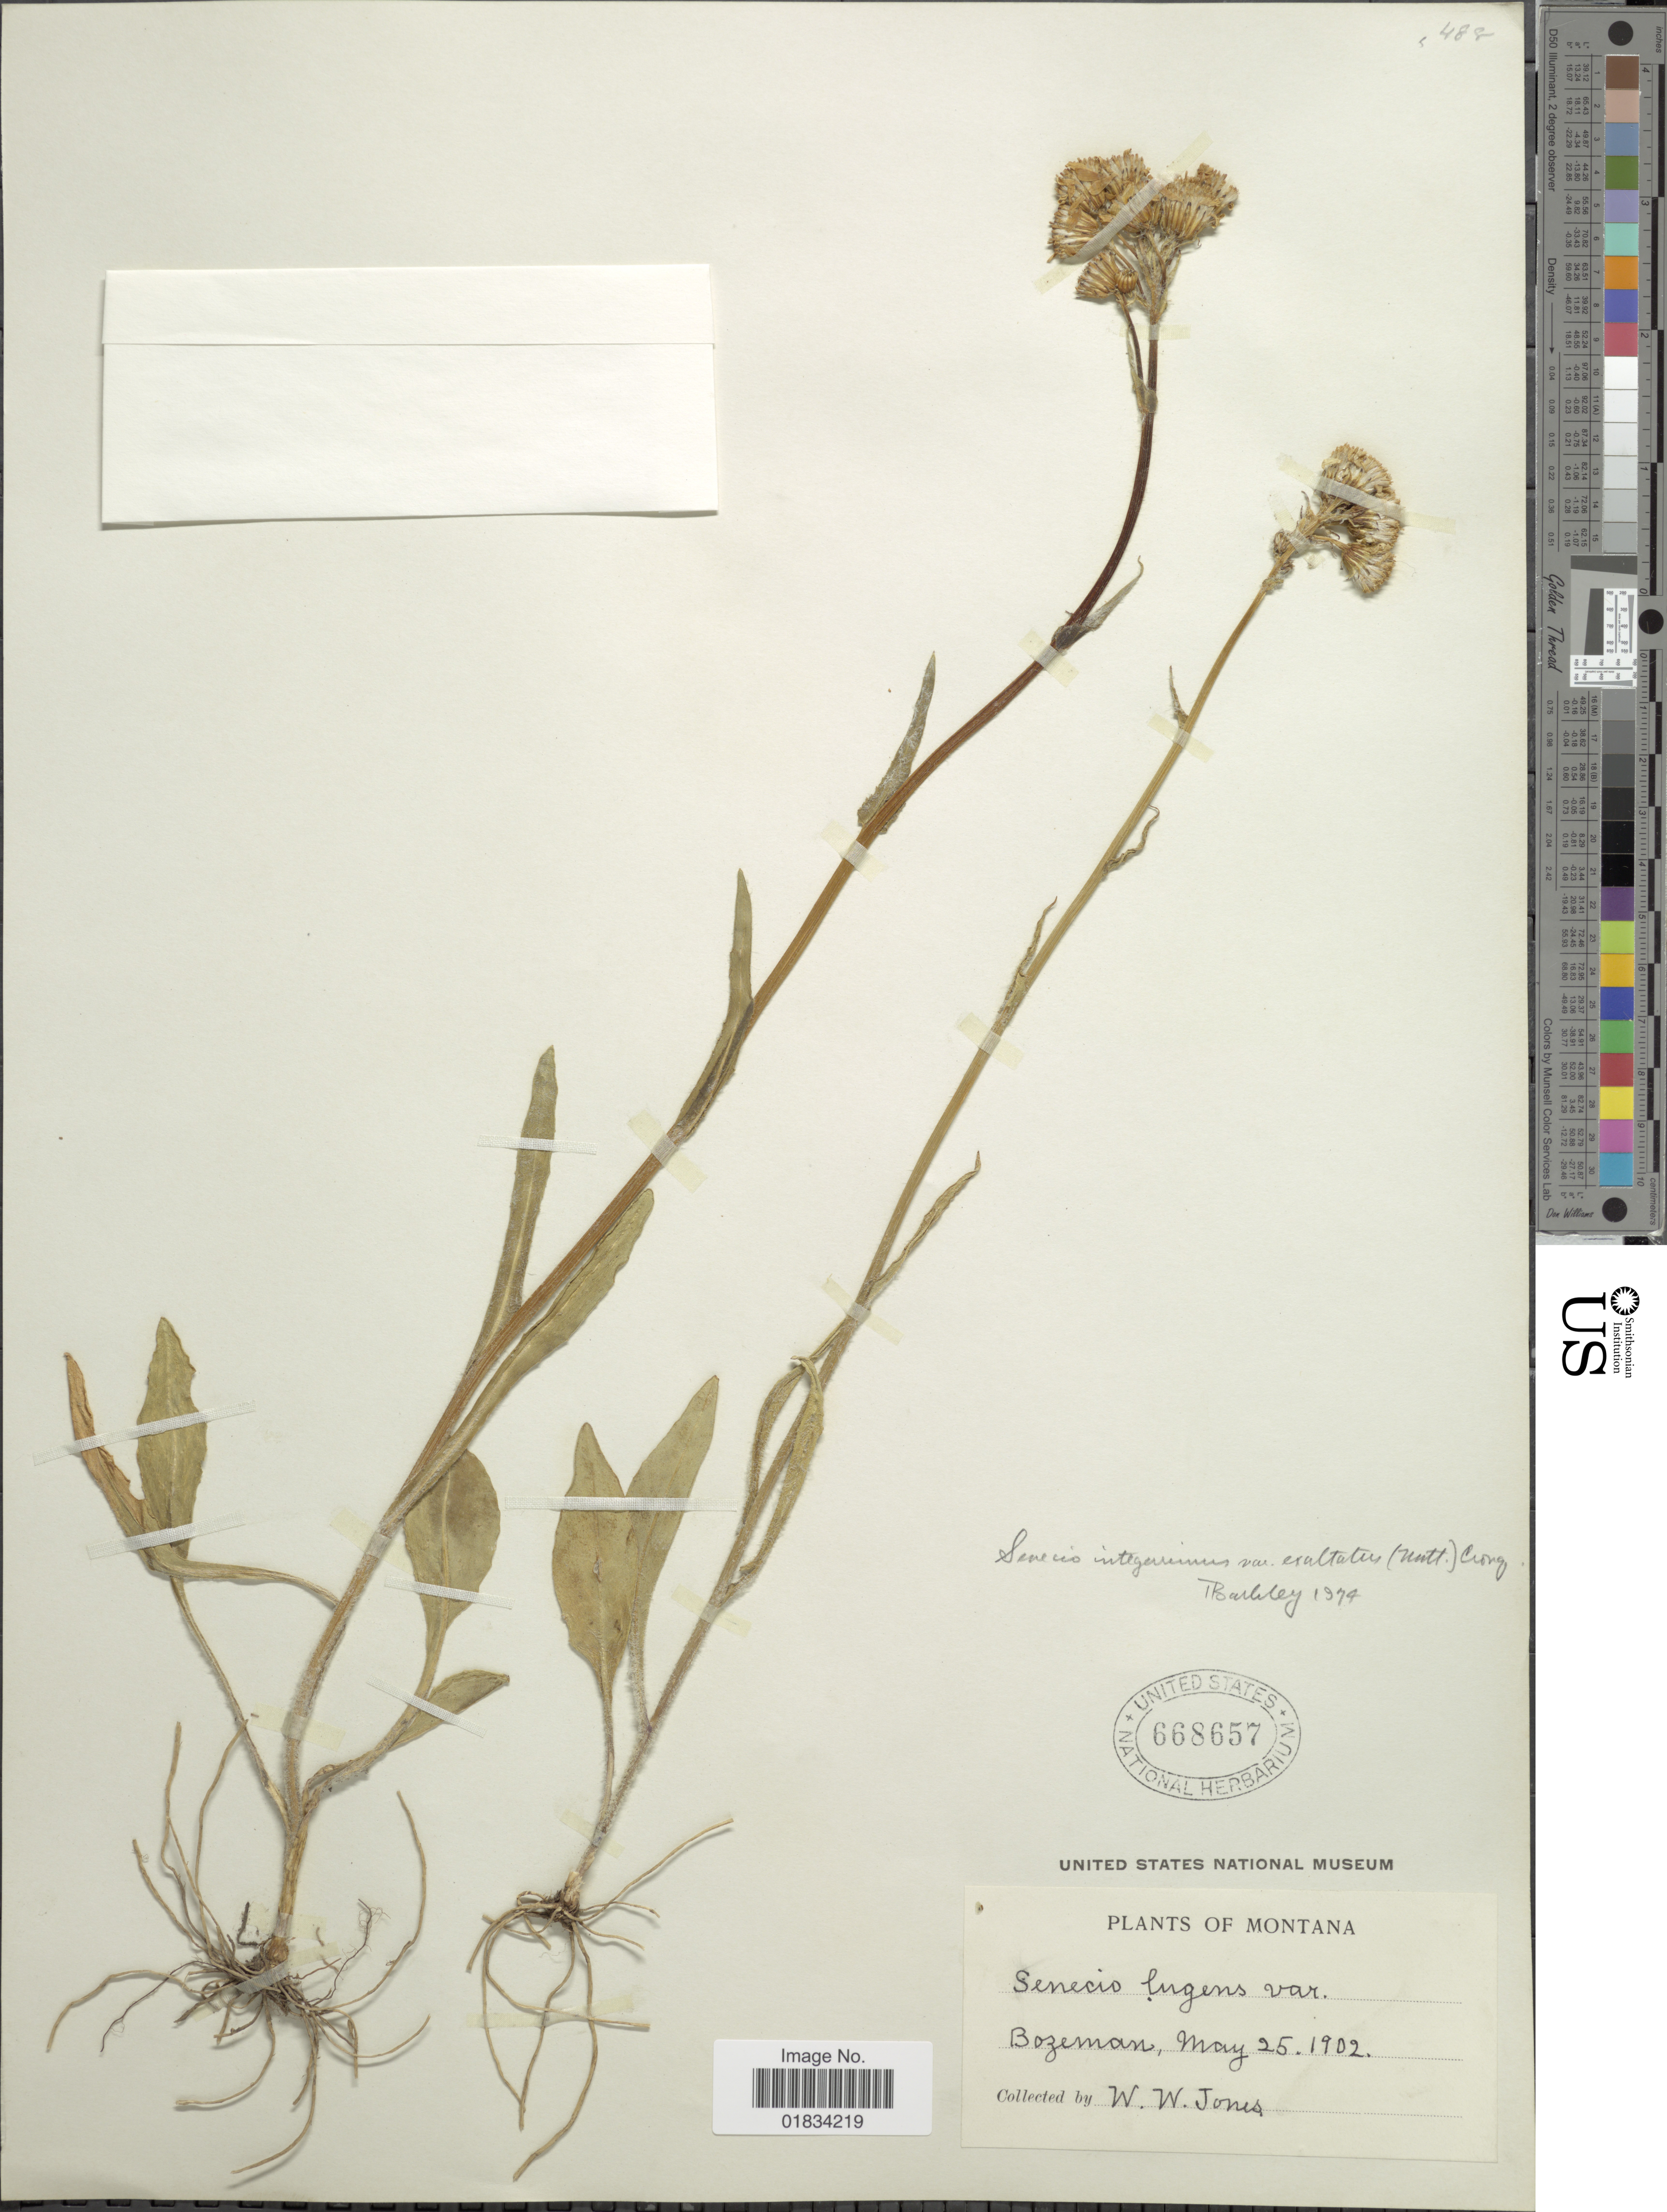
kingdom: Plantae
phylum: Tracheophyta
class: Magnoliopsida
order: Asterales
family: Asteraceae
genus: Senecio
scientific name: Senecio integerrimus var. exaltatus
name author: (Nutt.) Cronq.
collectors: W. W. Jones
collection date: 1902-05-25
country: United States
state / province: Montana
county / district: Gallatin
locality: Bozeman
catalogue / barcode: US 668657